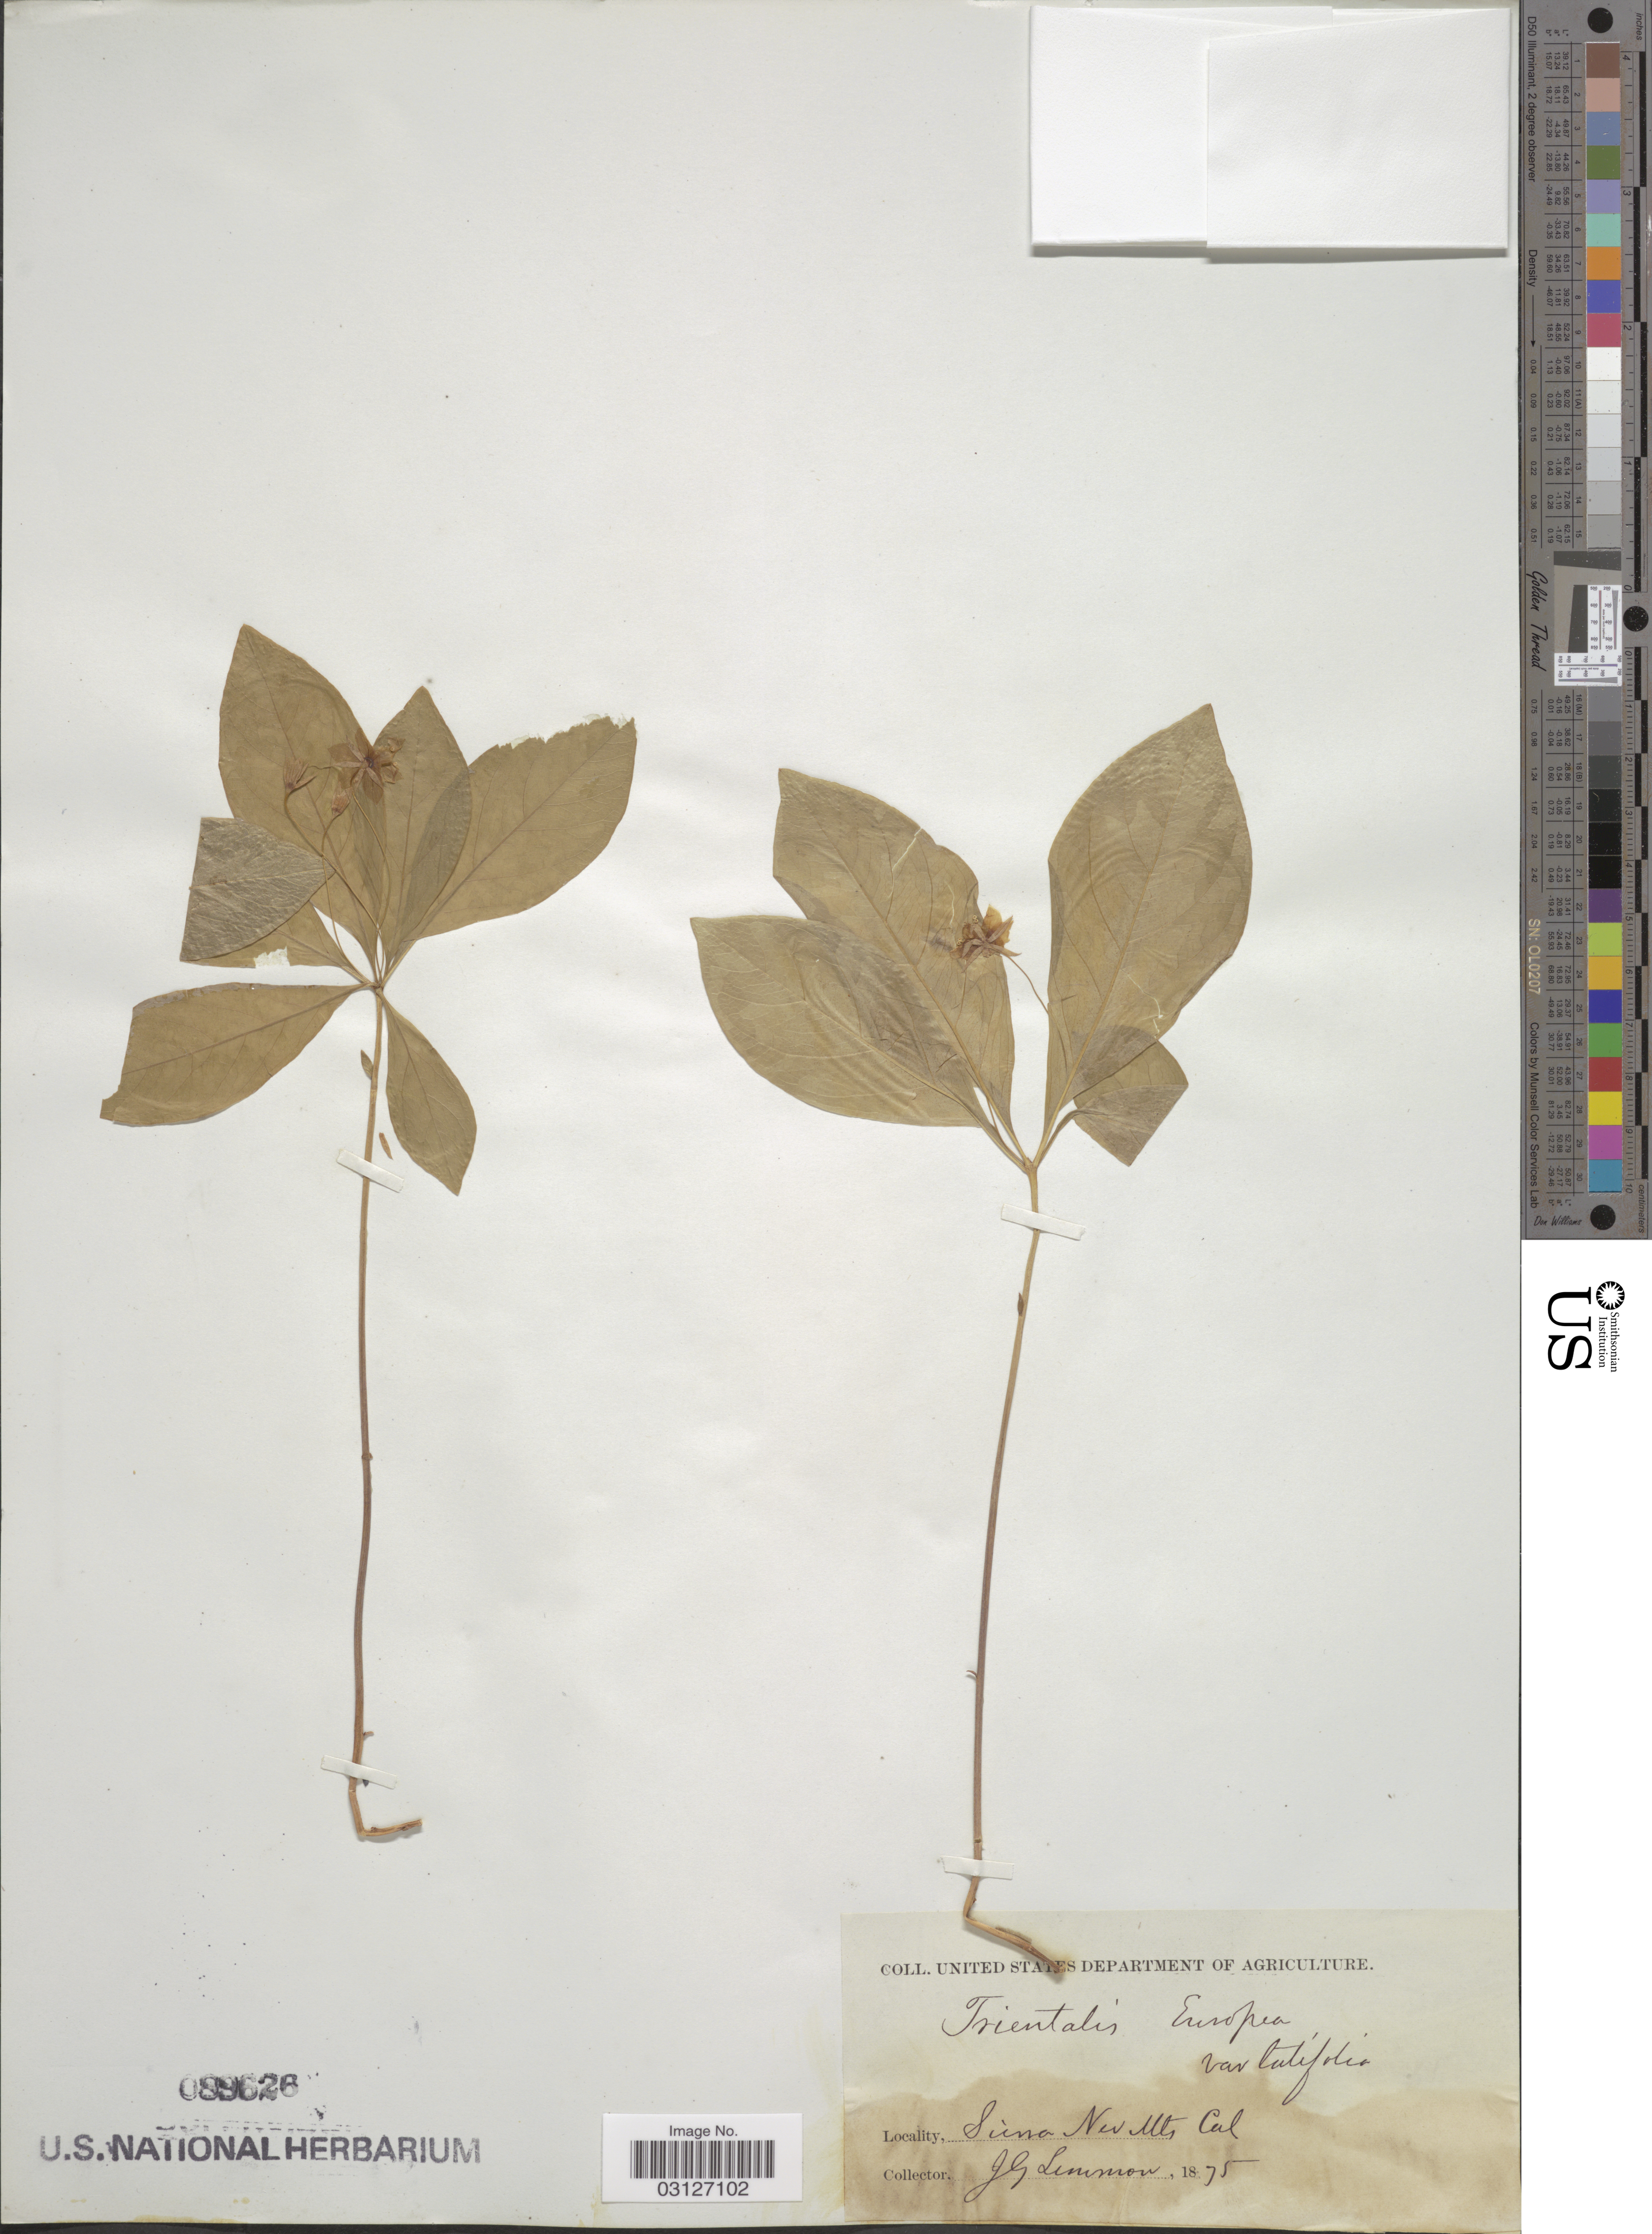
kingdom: Plantae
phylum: Tracheophyta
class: Magnoliopsida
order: Ericales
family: Primulaceae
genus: Trientalis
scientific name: Trientalis latifolia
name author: Hook.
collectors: J. Lemmon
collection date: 1875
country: United States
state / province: California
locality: Sierra Nev Mts.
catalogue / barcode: US 89626